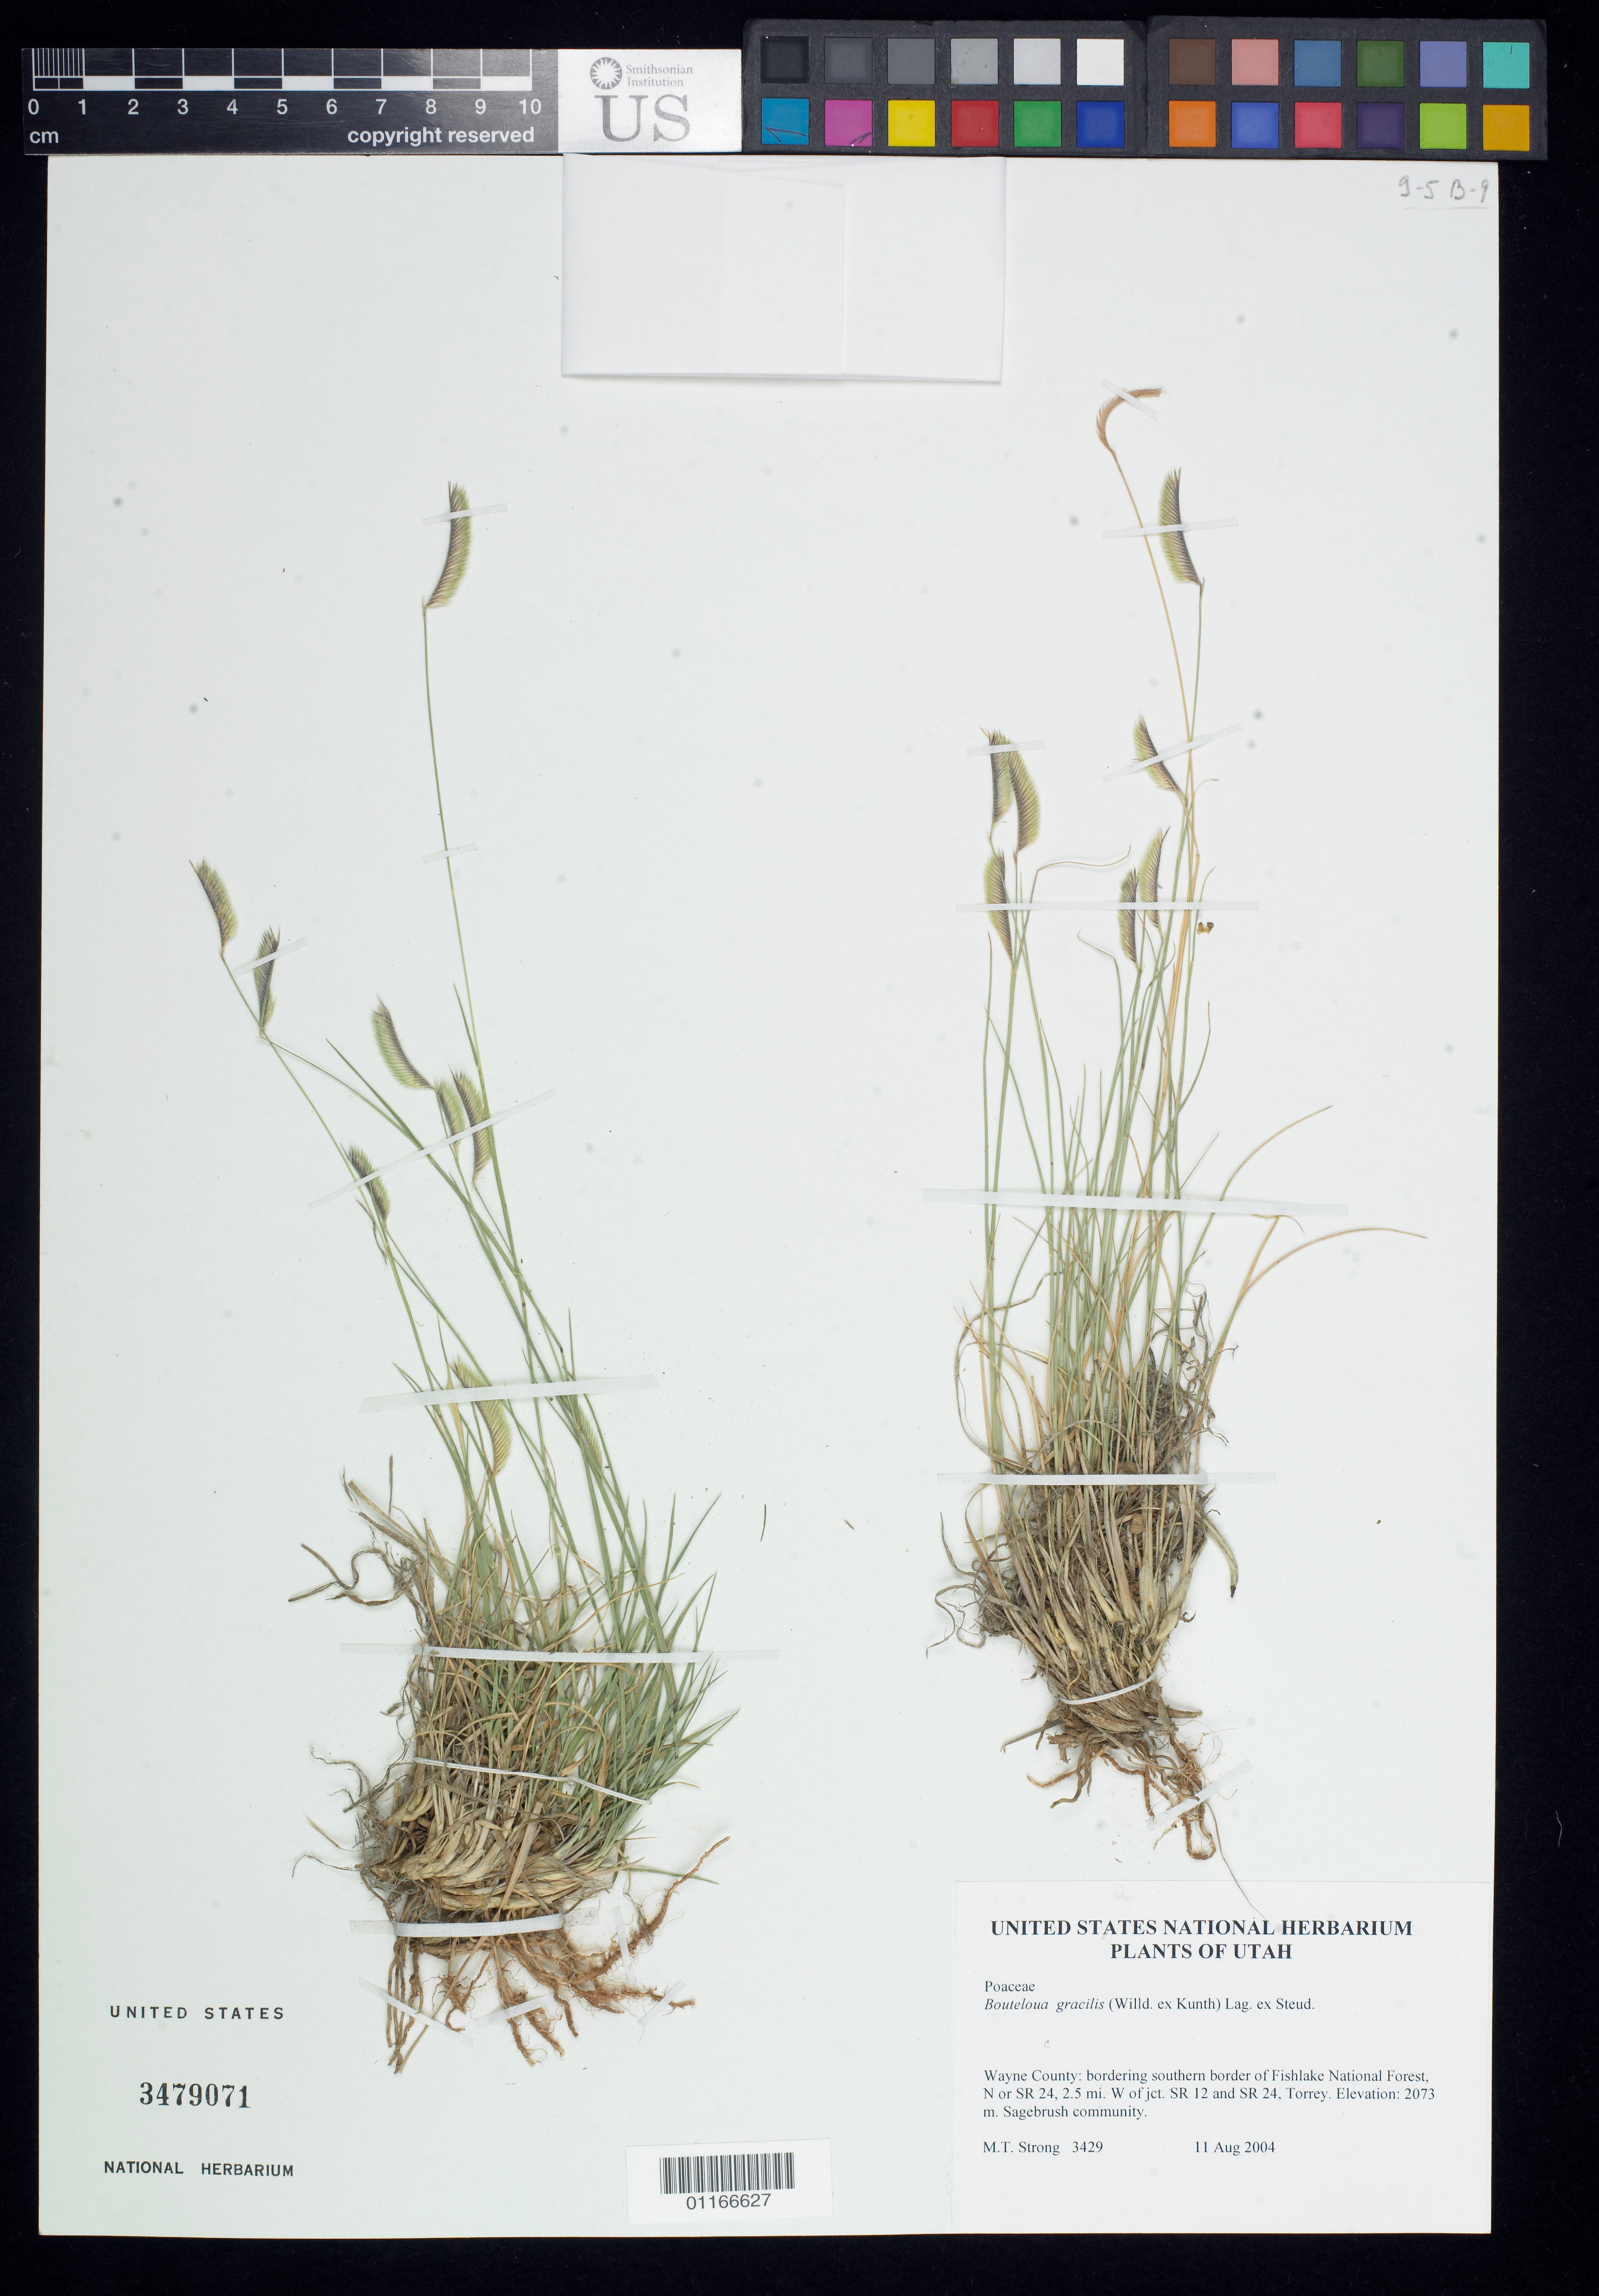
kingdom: Plantae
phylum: Tracheophyta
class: Liliopsida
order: Poales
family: Poaceae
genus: Bouteloua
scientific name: Bouteloua gracilis (Willd. ex Kunth) Lag. ex Steud. nom. illeg.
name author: (Willd. ex Kunth) Lag. ex Steud.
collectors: M. T. Strong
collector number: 3429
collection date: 2004-08-11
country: United States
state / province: Utah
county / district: Wayne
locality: Bordering southern border of Fishlake National Forest, N or SR 24, 2.5 mi. W of jct. SR 12 and SR 24, Torrey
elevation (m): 2073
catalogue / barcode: US 3479071